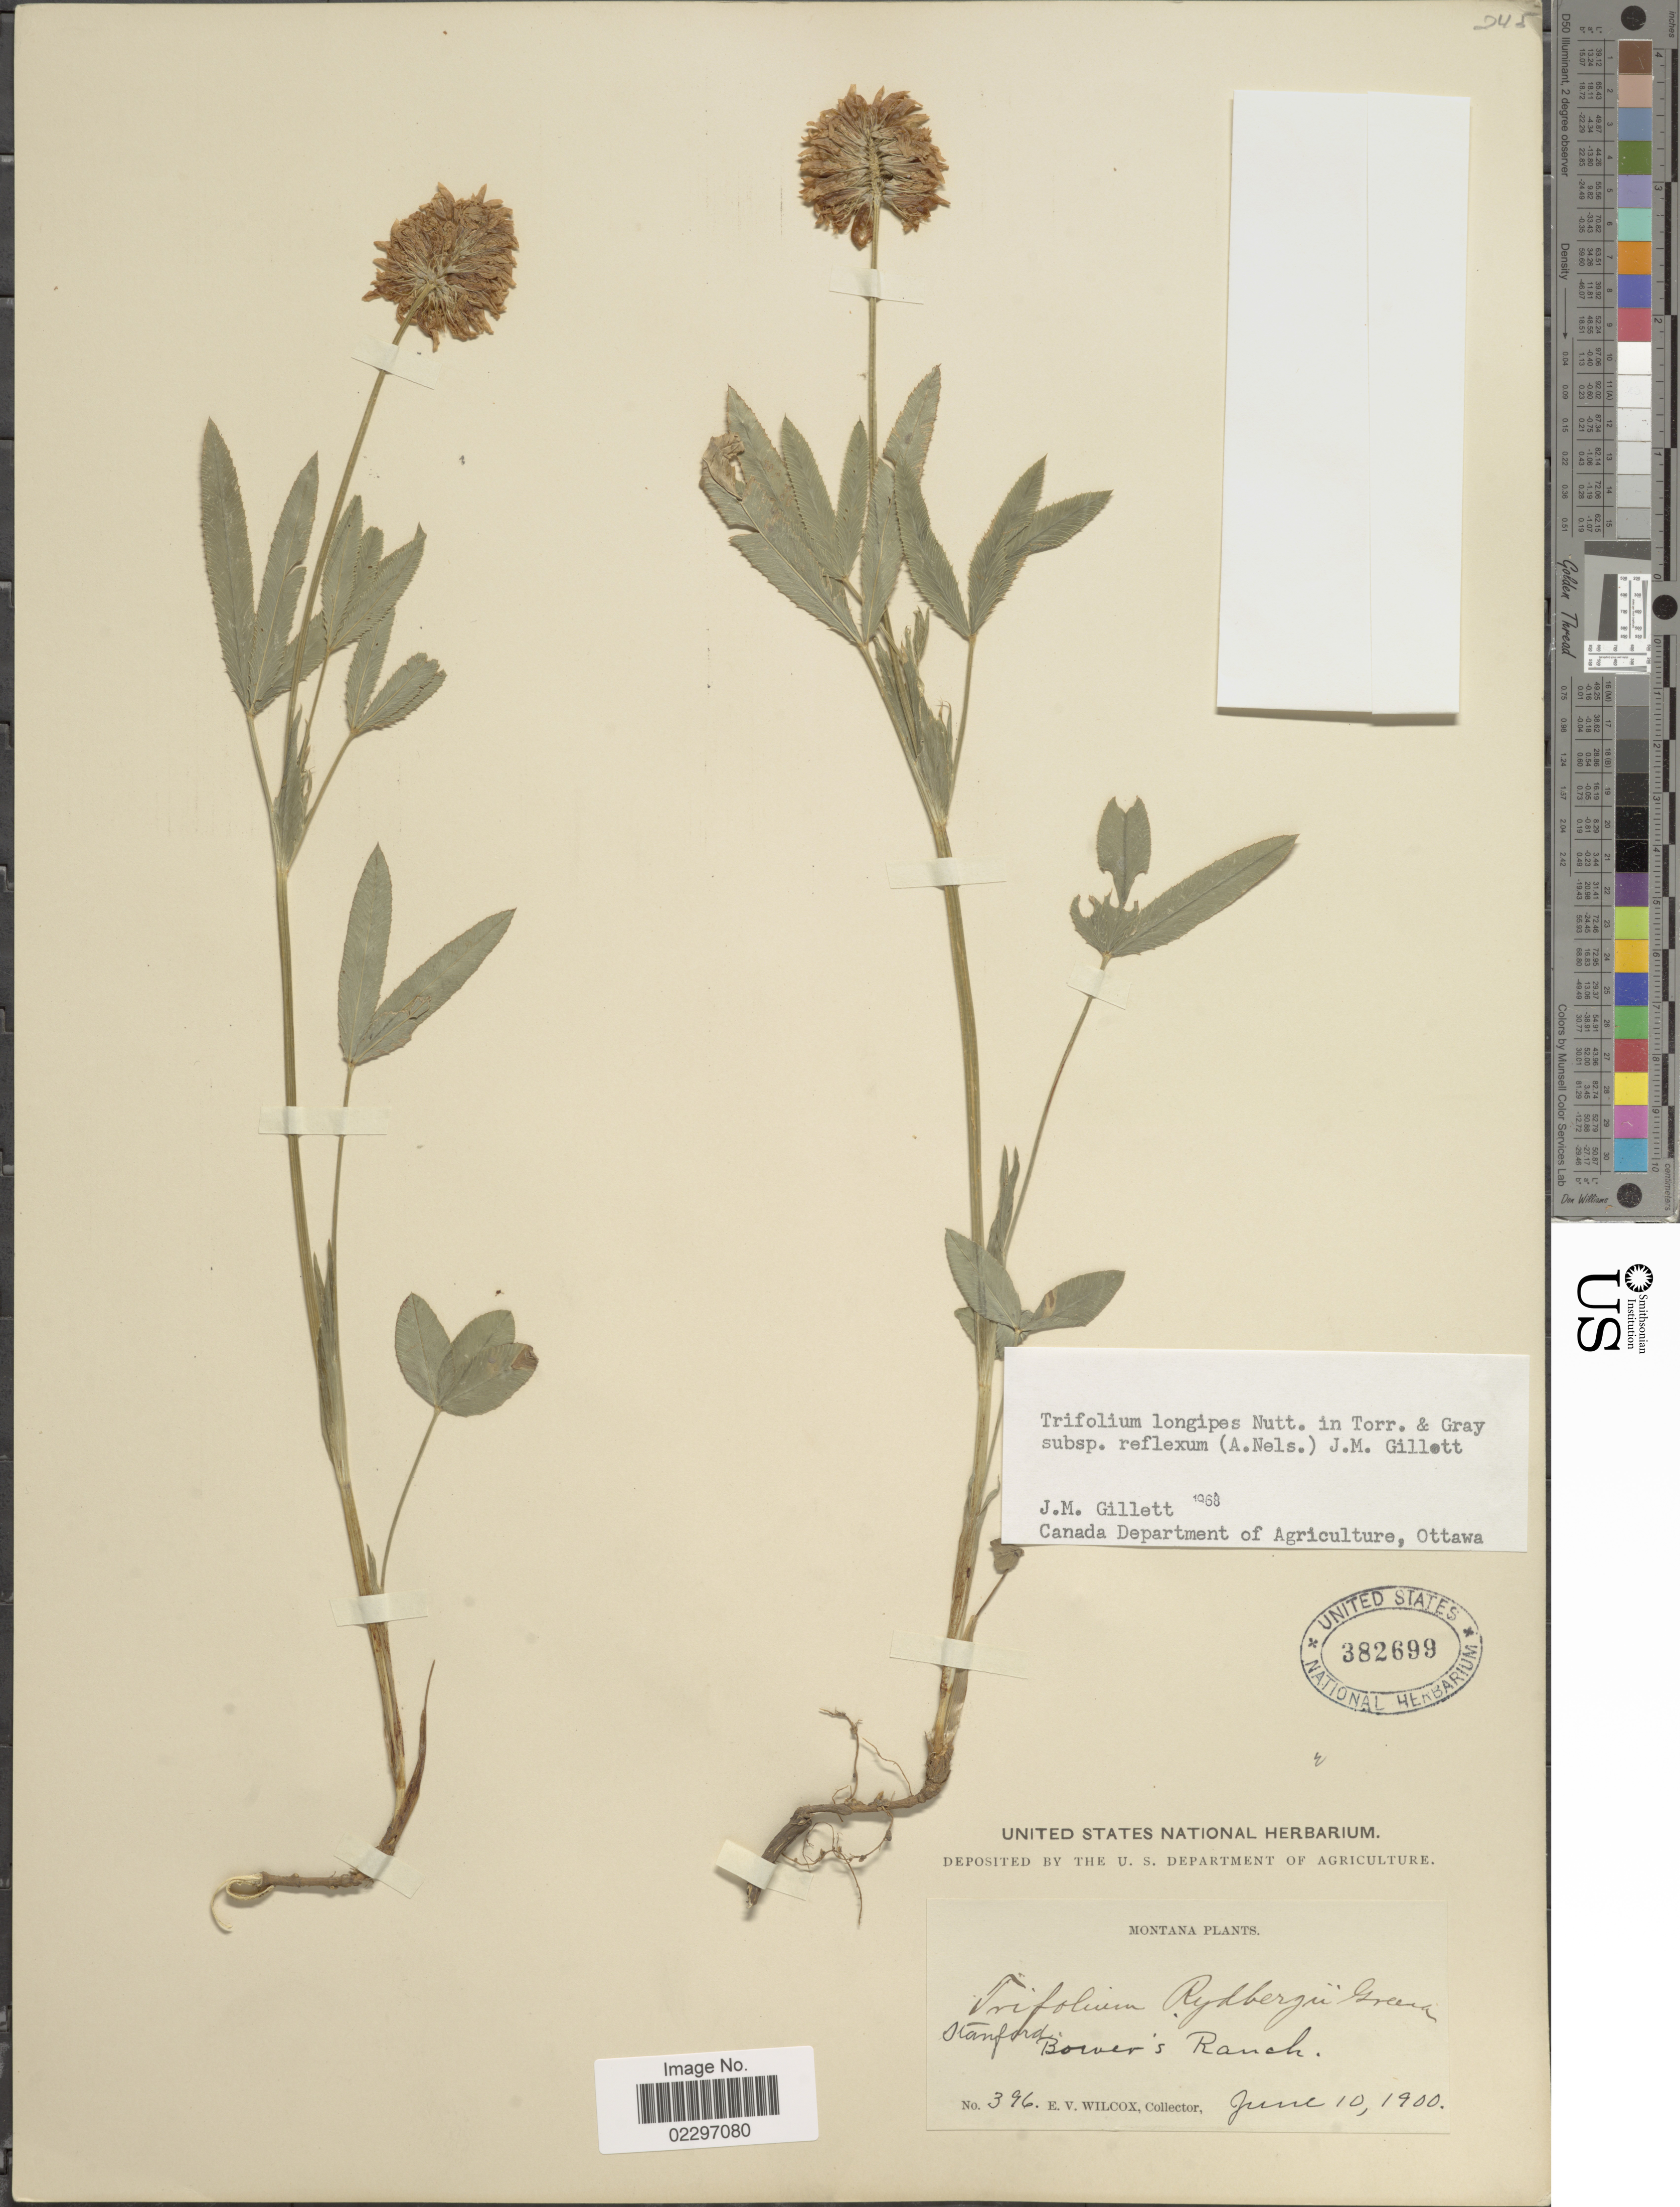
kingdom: Plantae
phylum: Tracheophyta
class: Magnoliopsida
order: Fabales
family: Fabaceae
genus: Trifolium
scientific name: Trifolium longipes subsp. reflexum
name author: (A. Nelson) J.M. Gillet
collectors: E. V. Wilcox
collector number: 396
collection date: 1900-06-10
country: United States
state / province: Montana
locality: Stanford Boiver's Ranch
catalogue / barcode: US 382699